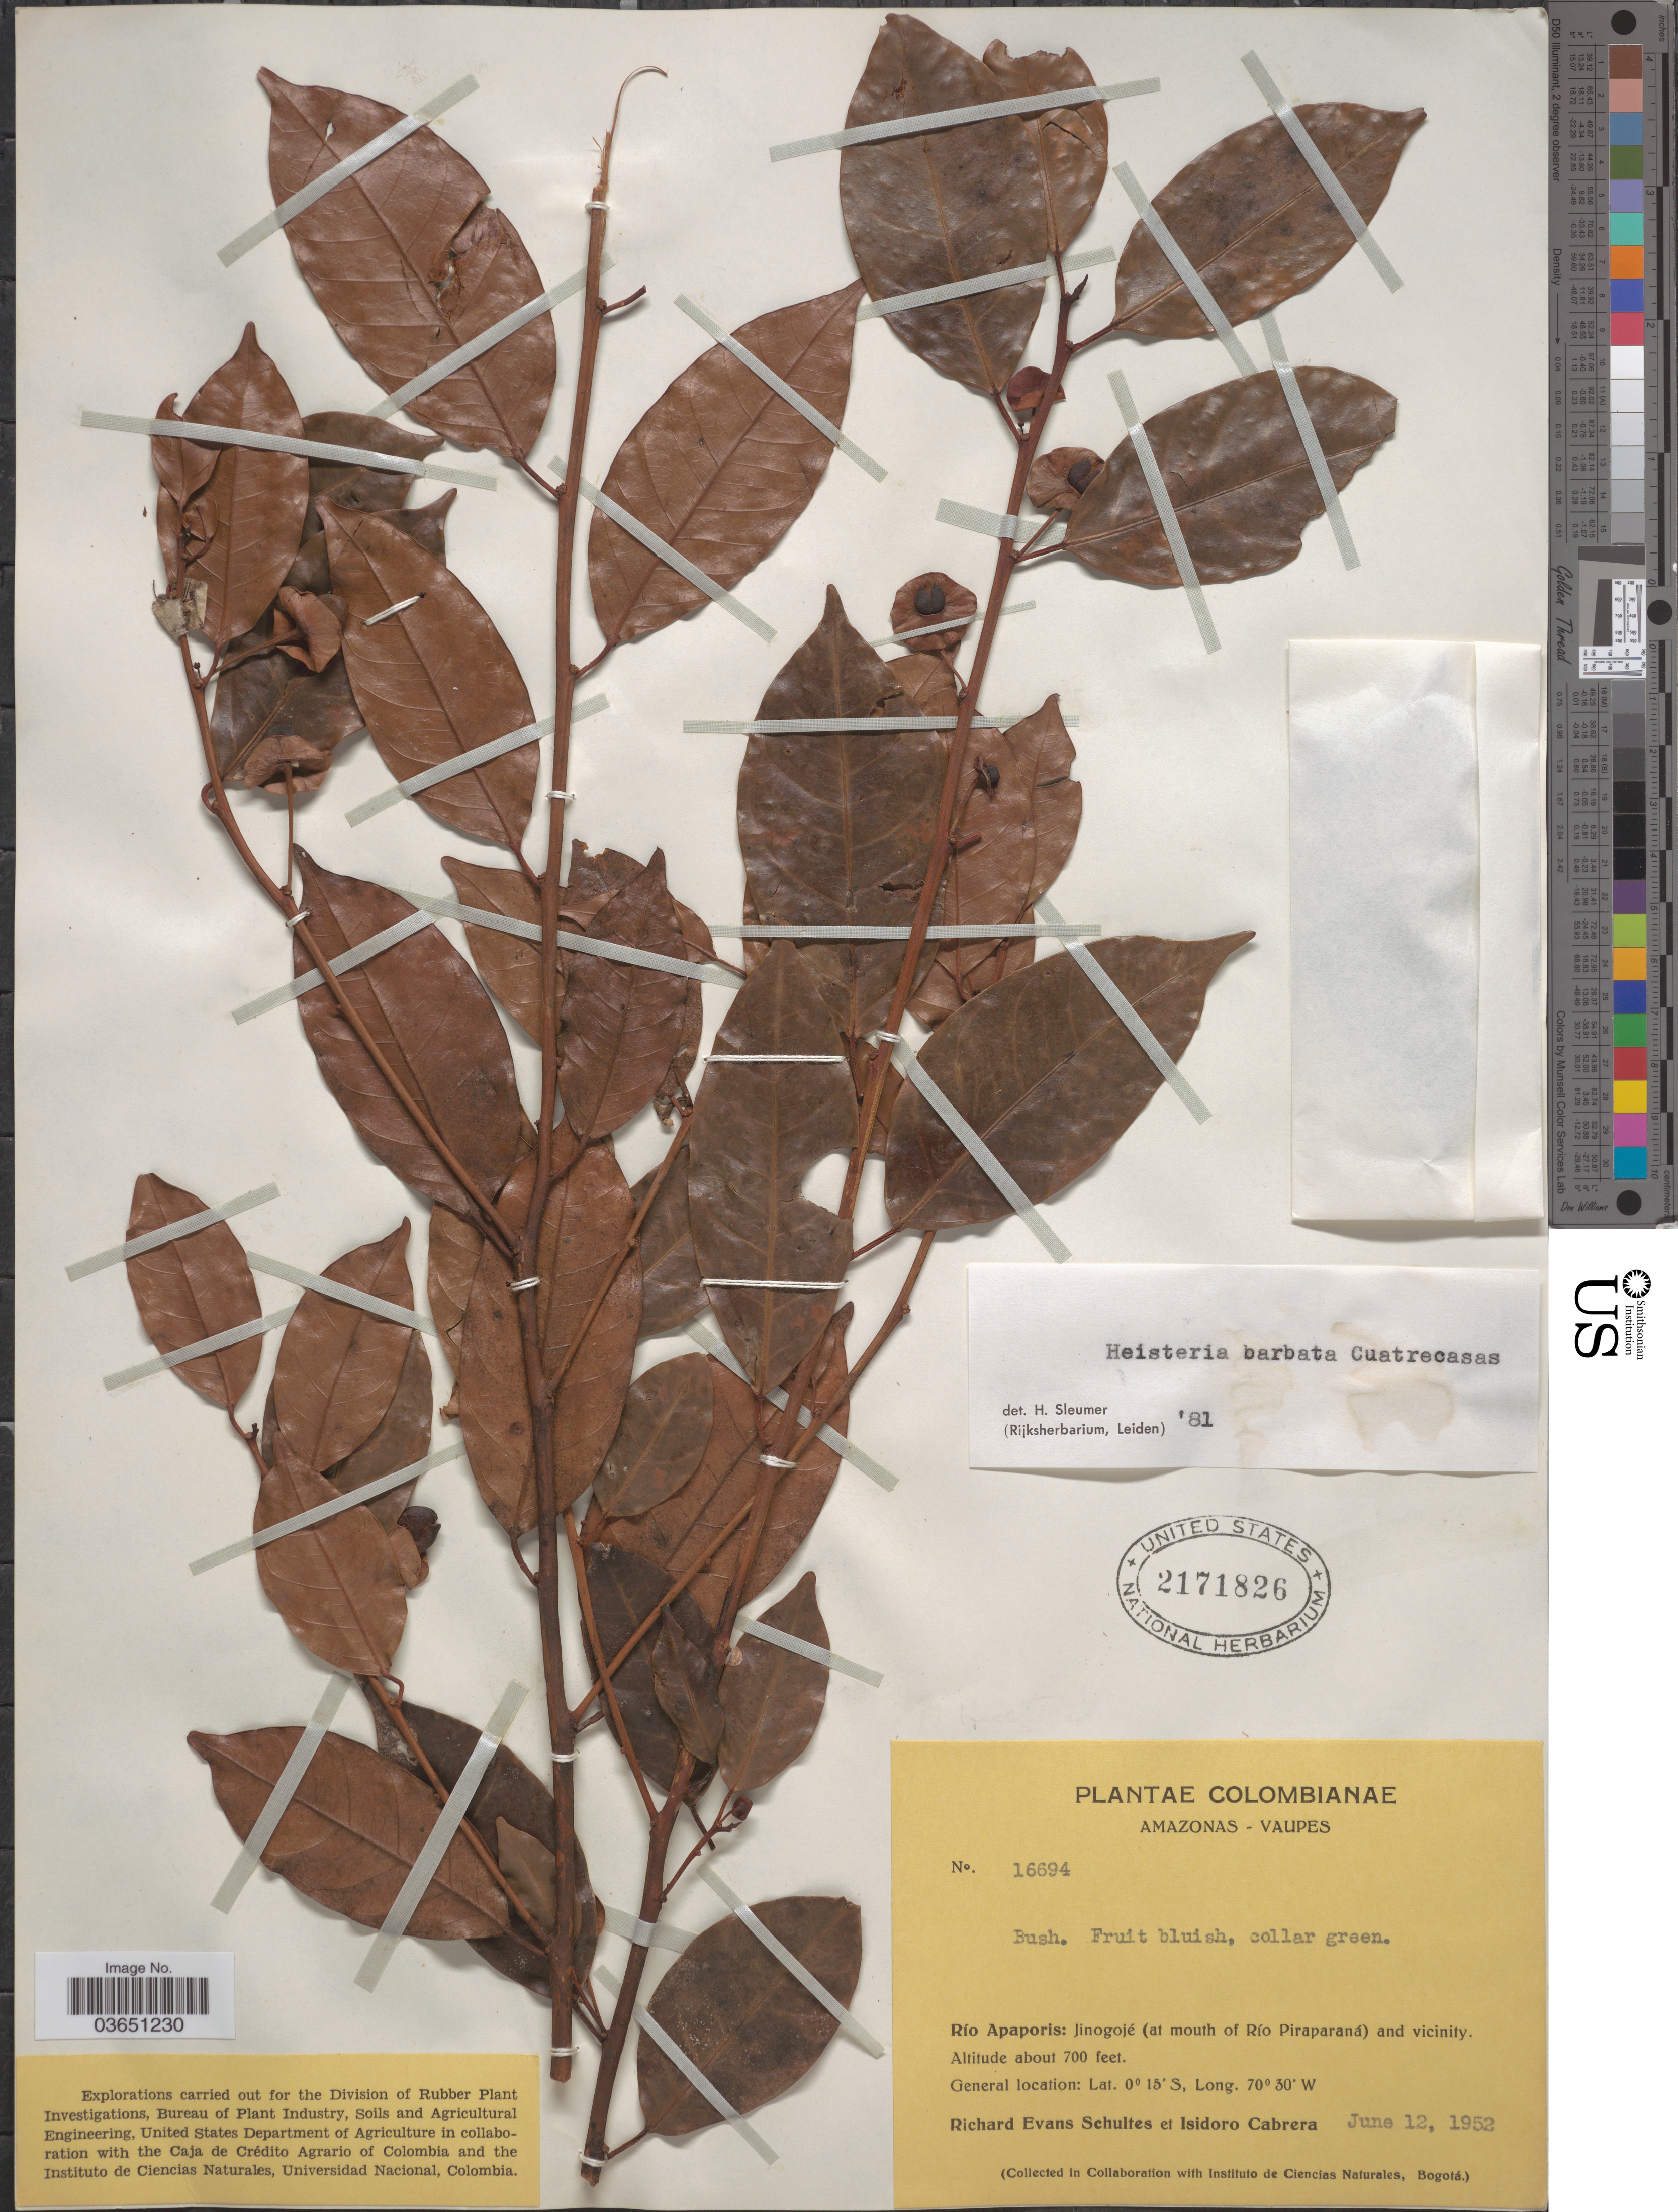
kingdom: Plantae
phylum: Tracheophyta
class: Magnoliopsida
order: Santalales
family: Erythropalaceae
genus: Heisteria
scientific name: Heisteria barbata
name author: Cuatrec.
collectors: R. E. Schultes & I. Cabrera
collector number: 16694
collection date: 1952-06-12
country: Colombia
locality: Amazonas - Vaupes. Río Apaporis: Jinogojé (at mouth of Río Piraparaná) and vicinity.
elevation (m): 213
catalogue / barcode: US 2171826